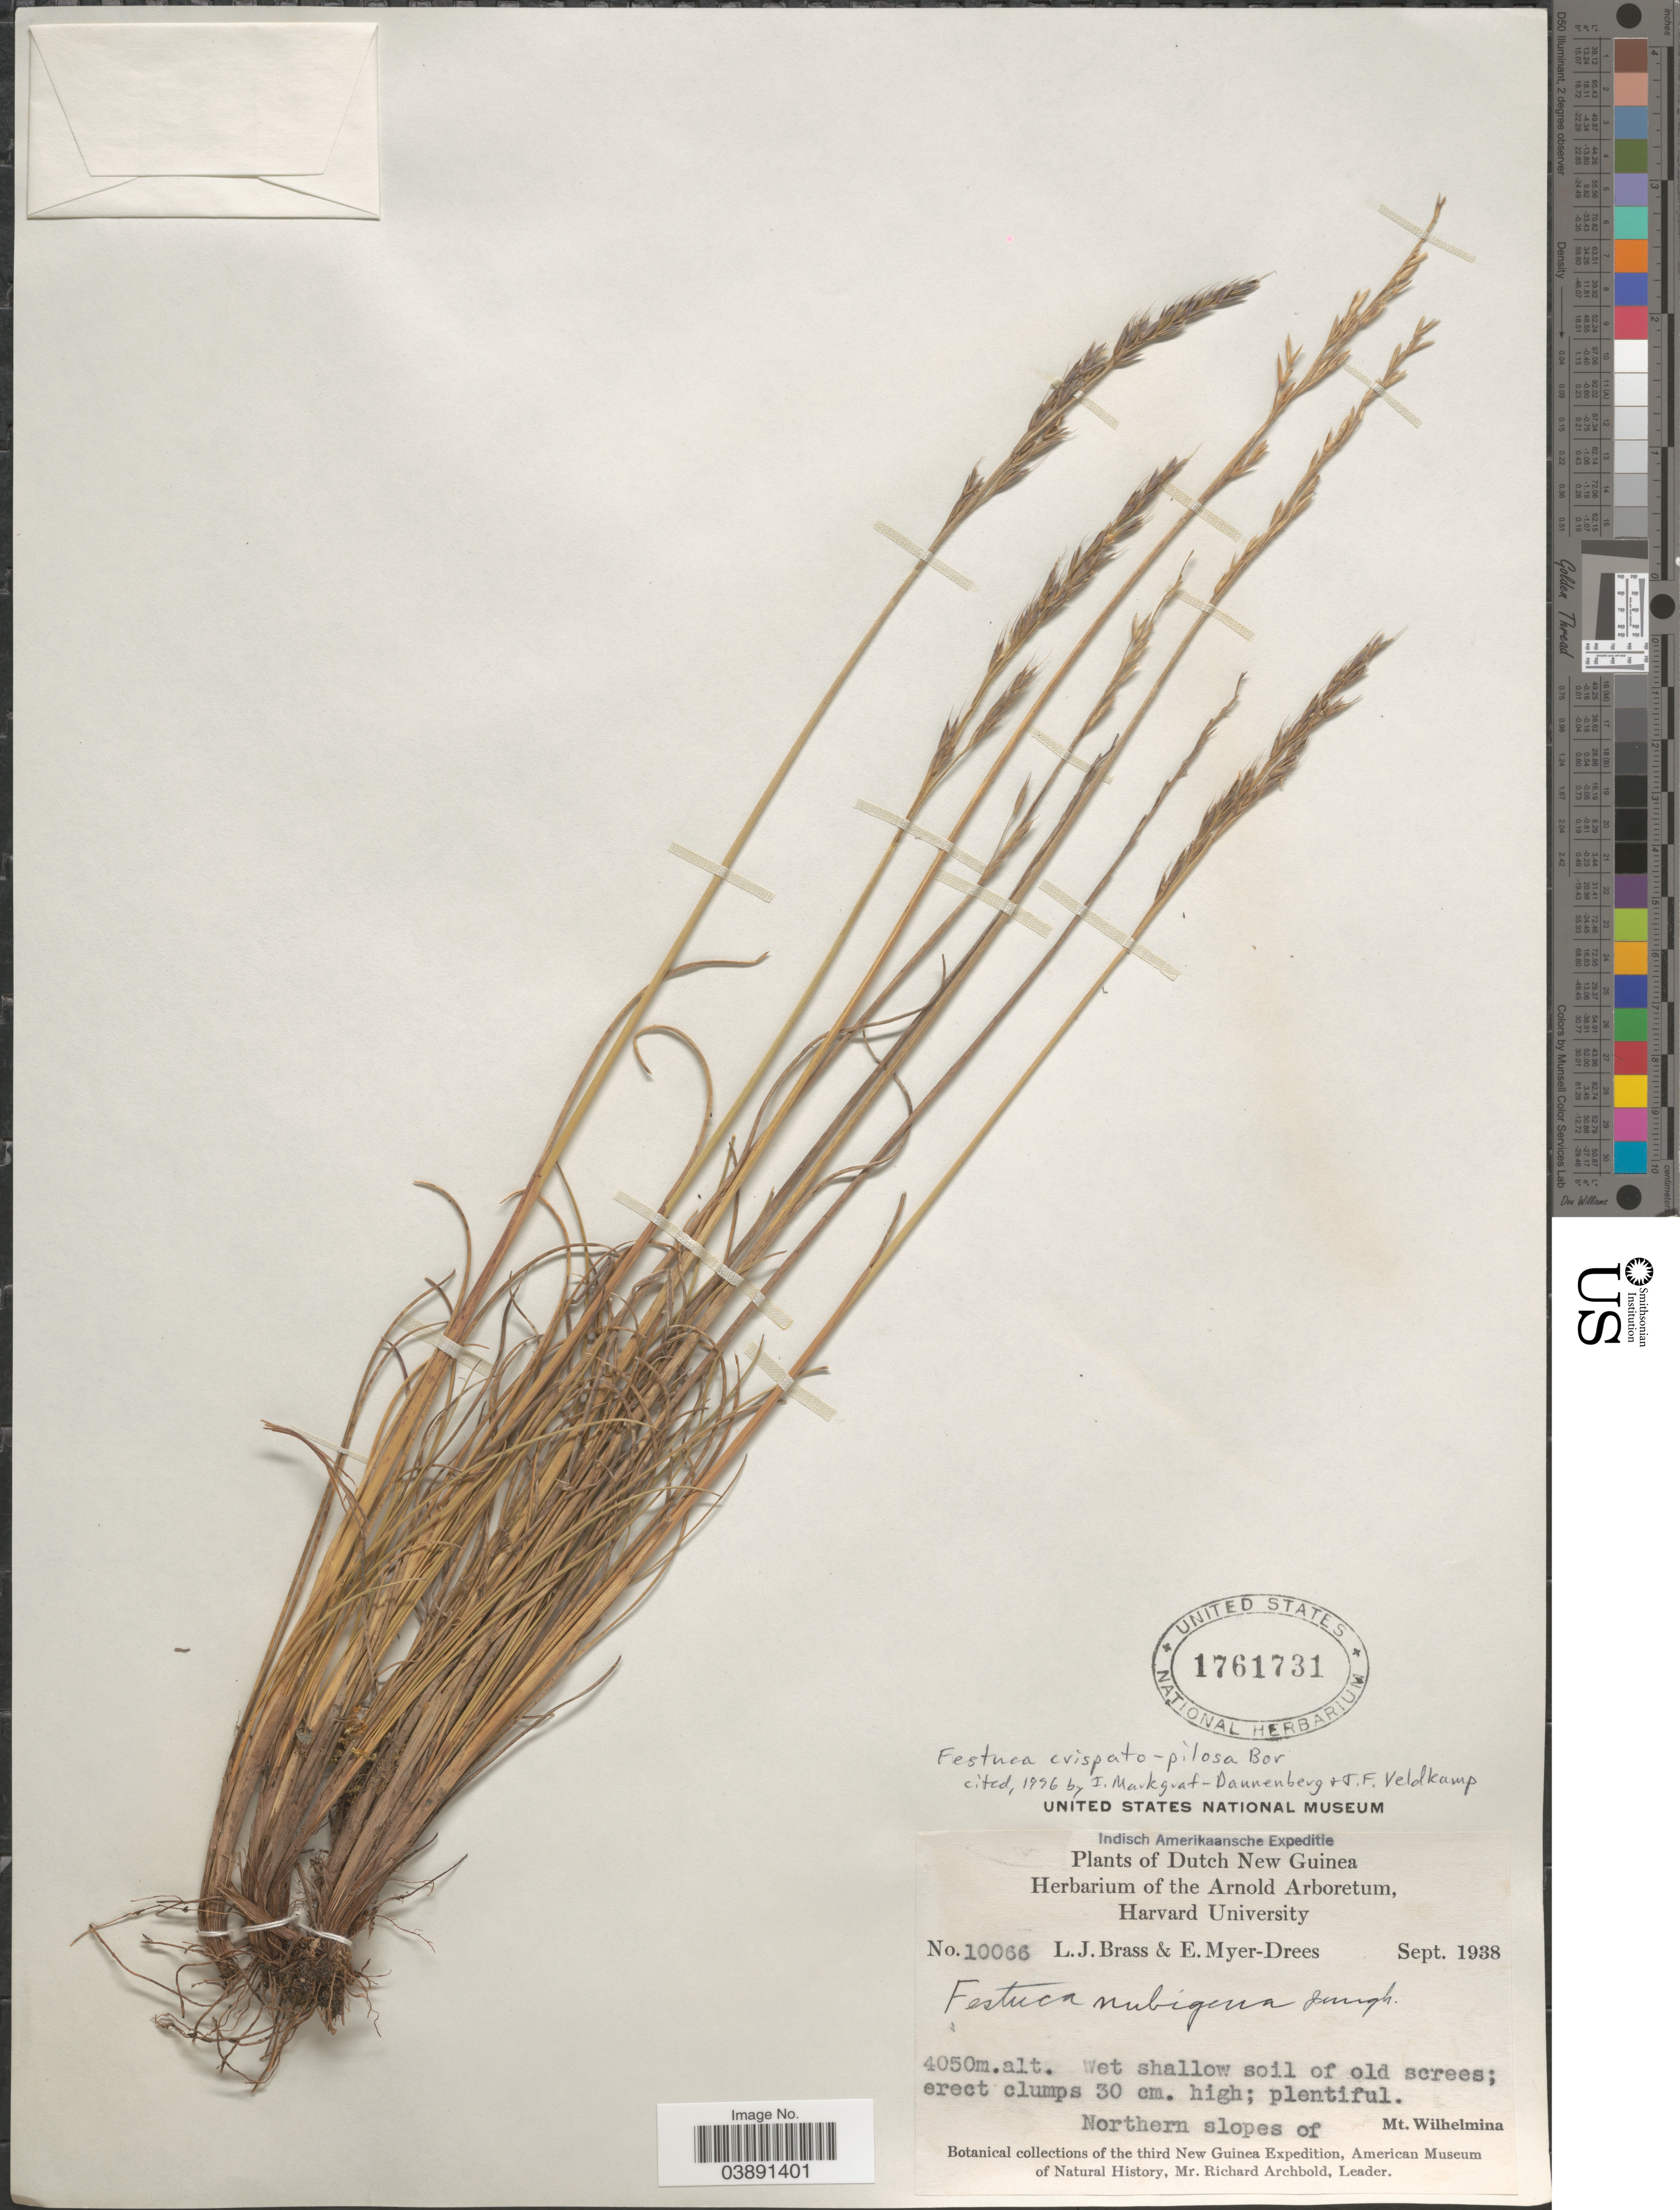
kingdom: Plantae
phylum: Tracheophyta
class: Liliopsida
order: Poales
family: Poaceae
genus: Festuca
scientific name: Festuca crispato-pilosa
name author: Bor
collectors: L. J. Brass & E. Myer-Drees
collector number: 10066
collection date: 1938-09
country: Indonesia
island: New Guinea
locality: Dutch New Guinea. Northern slopes of Mt. Wilhelmina.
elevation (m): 4050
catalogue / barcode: US 1761731